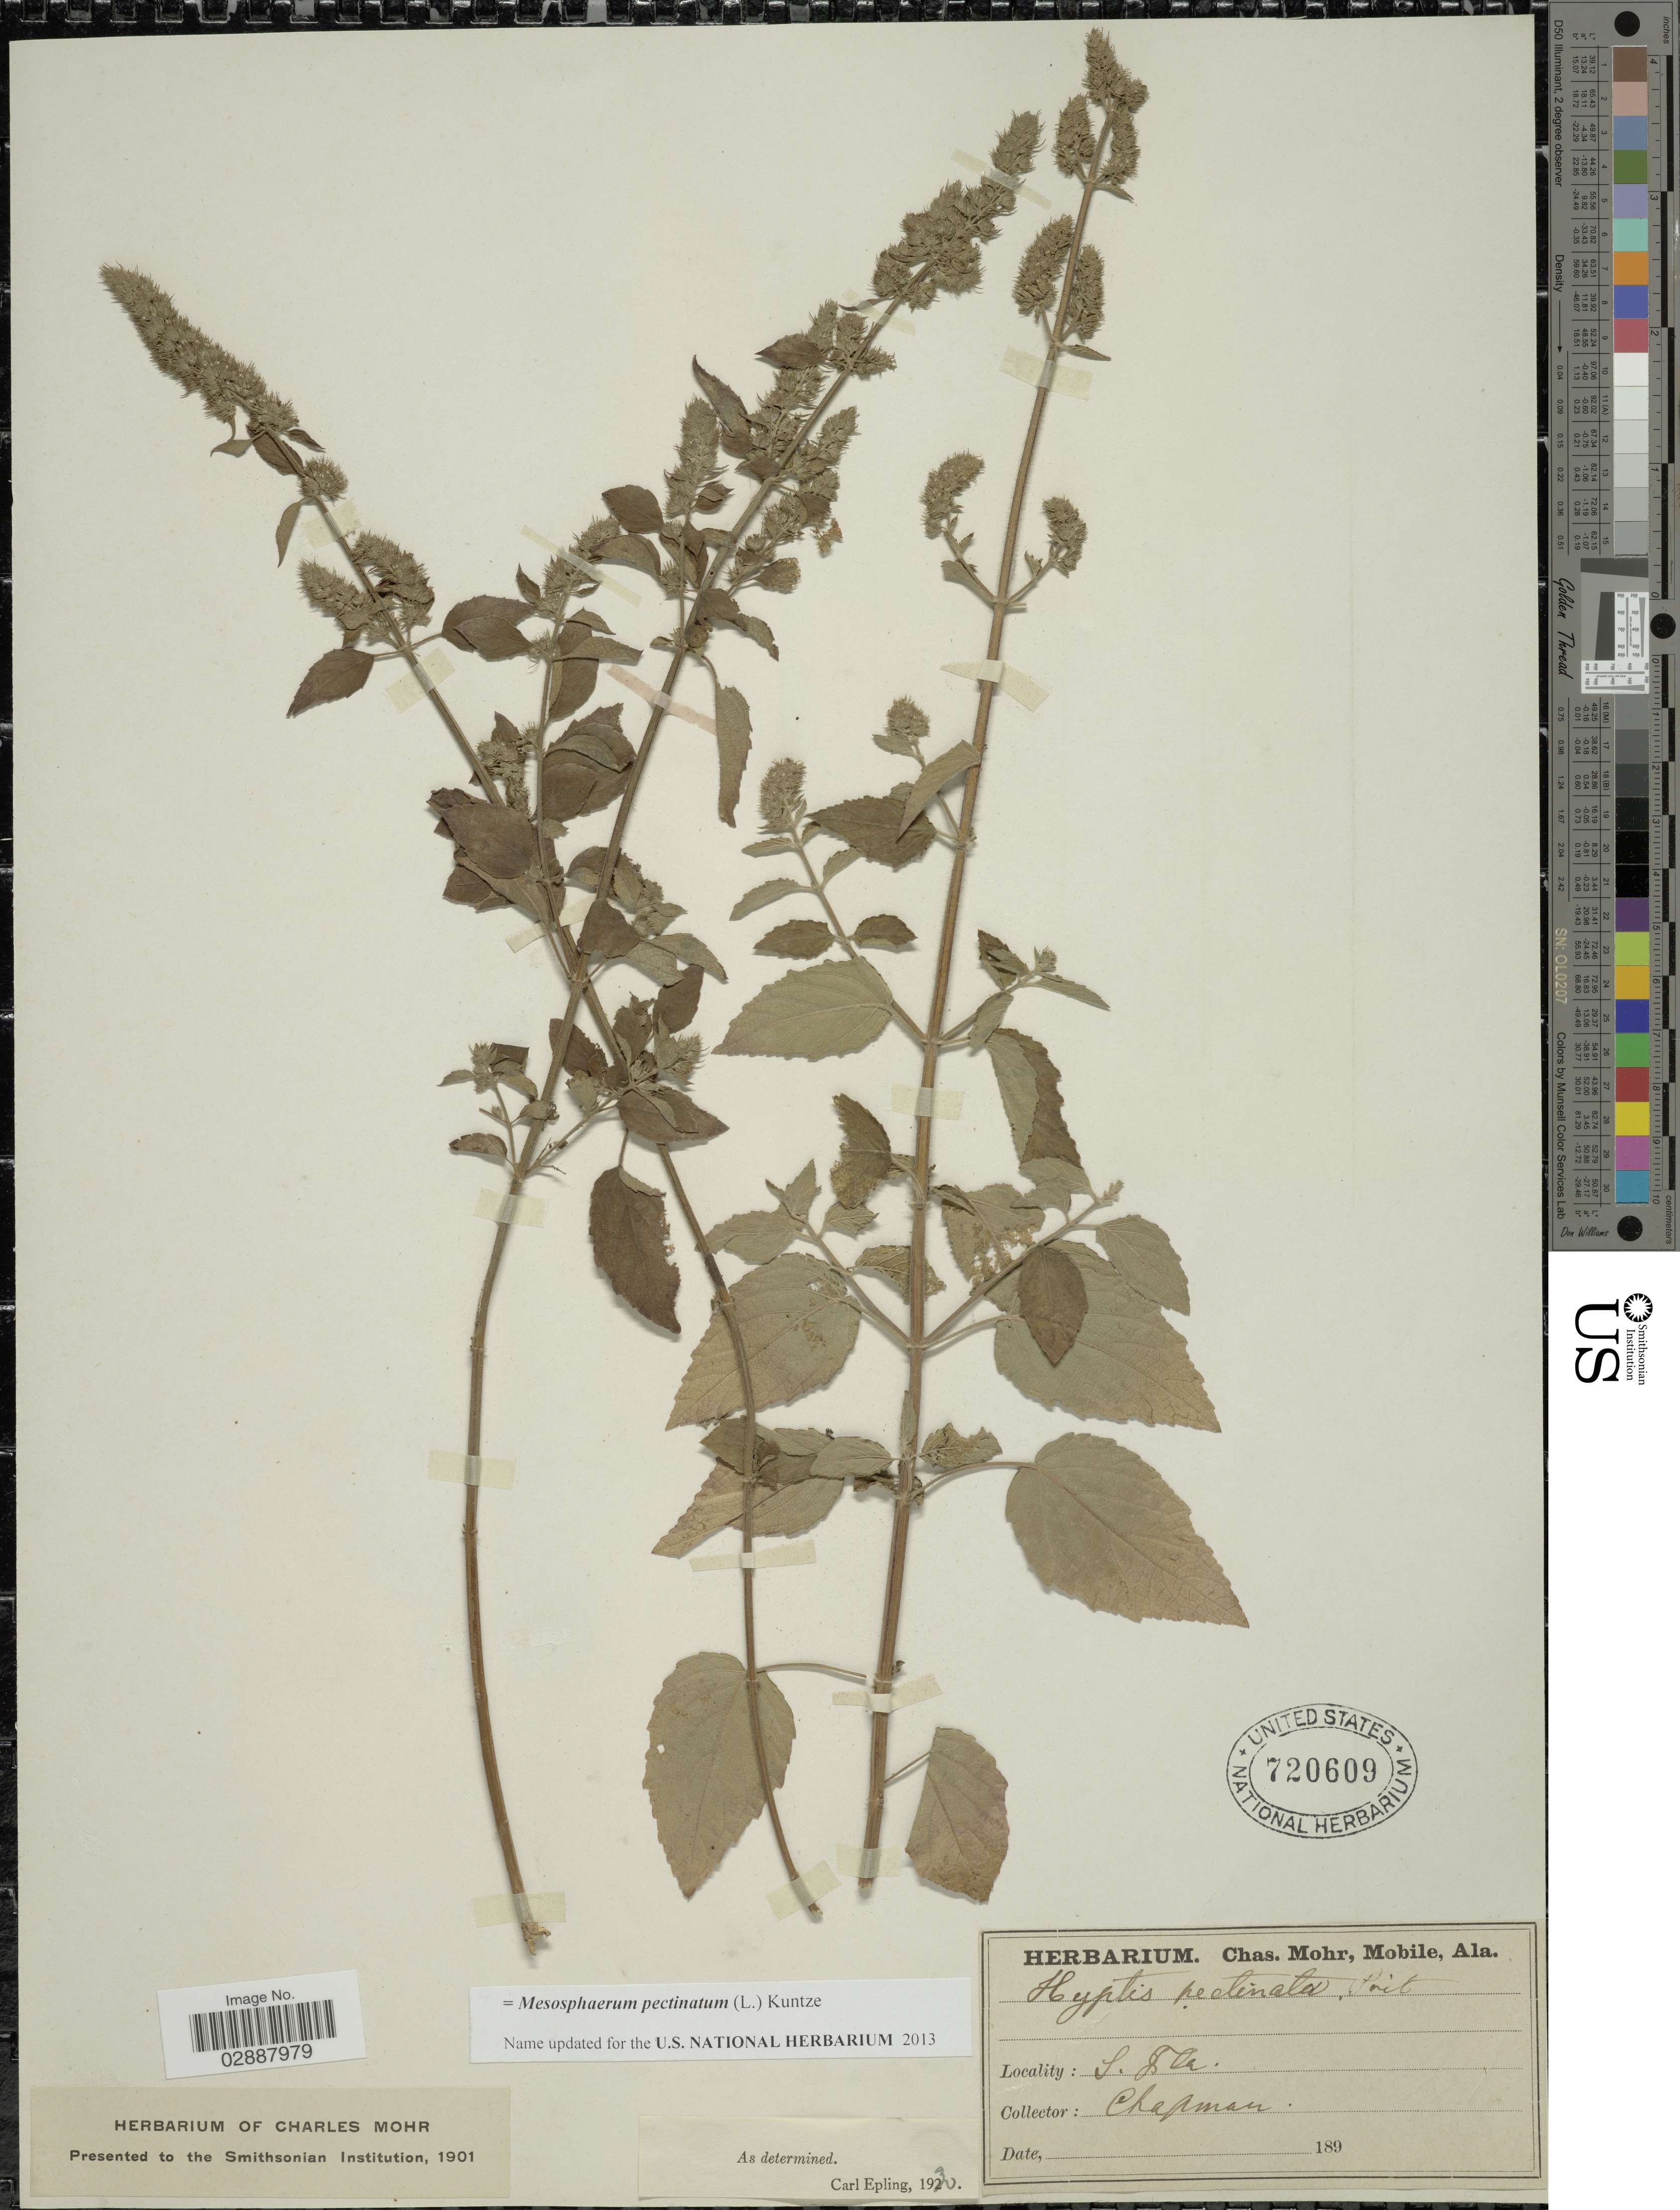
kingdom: Plantae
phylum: Tracheophyta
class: Magnoliopsida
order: Lamiales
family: Lamiaceae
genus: Mesosphaerum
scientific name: Mesosphaerum pectinatum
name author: (L.) Kuntze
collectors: A. Chapman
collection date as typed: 189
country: United States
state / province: Florida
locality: S. Fla.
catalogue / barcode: US 720609